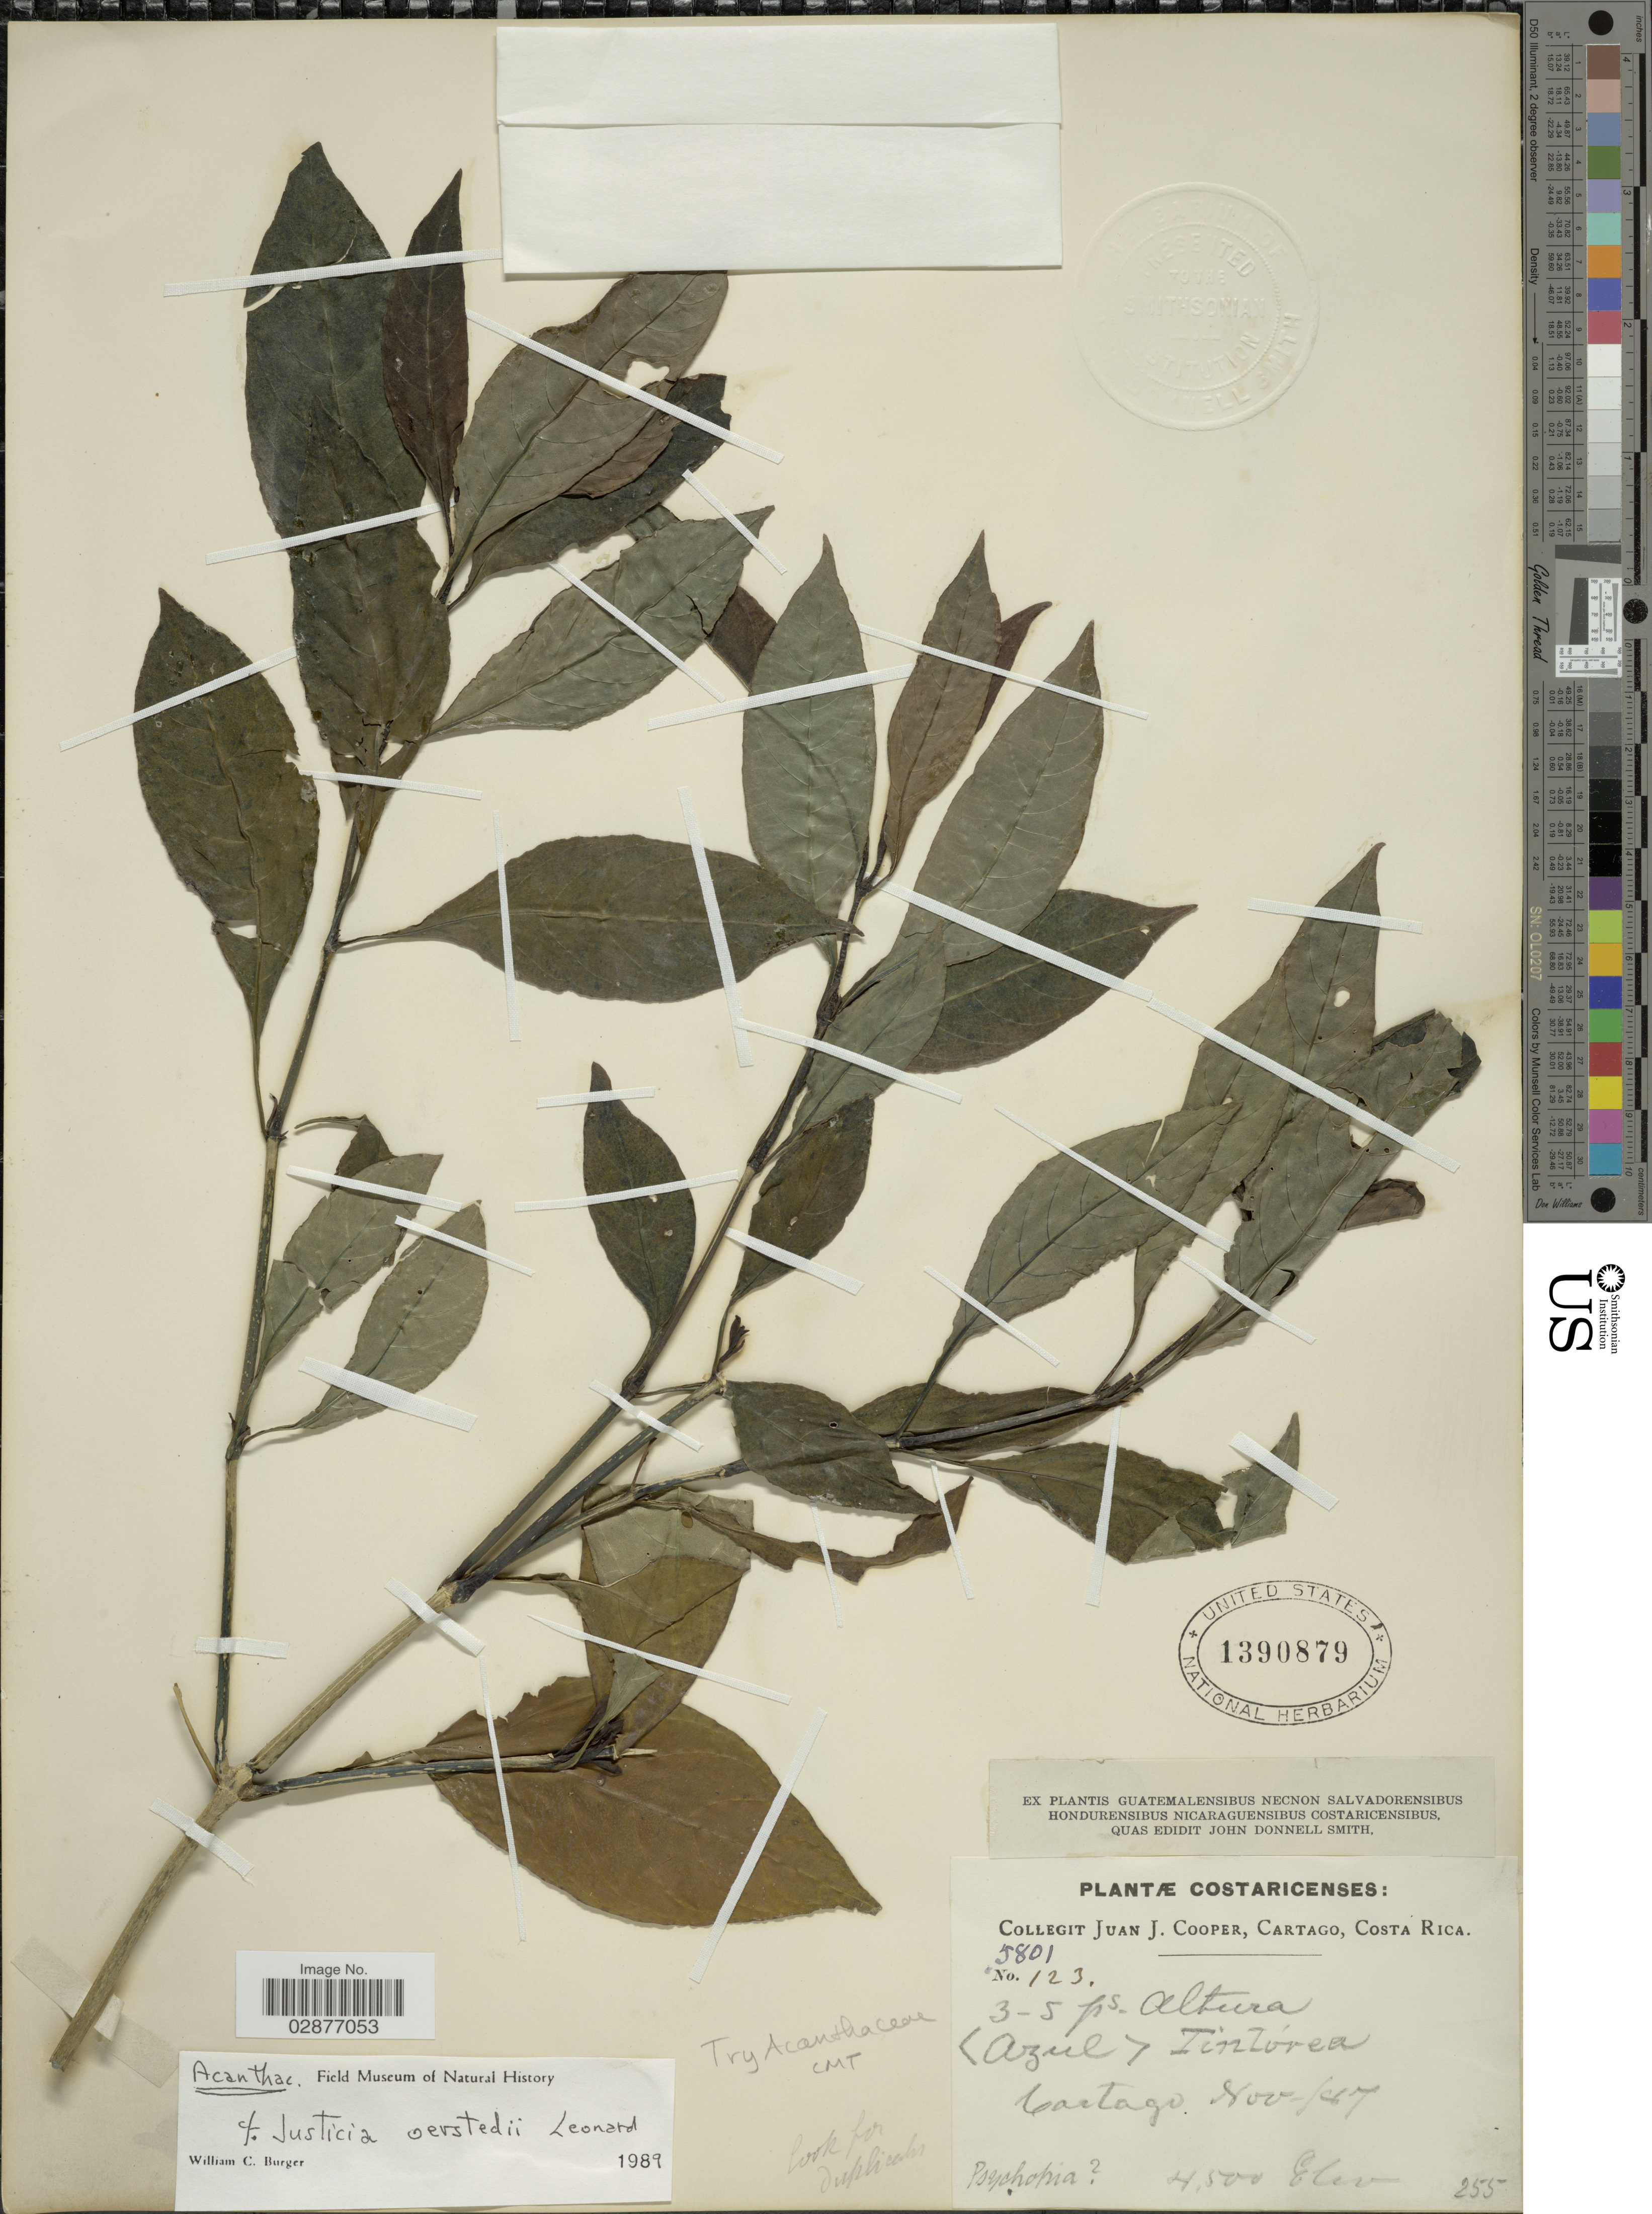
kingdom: Plantae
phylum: Tracheophyta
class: Magnoliopsida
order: Lamiales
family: Acanthaceae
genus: Justicia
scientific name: Justicia spicigera 'Sidicaro'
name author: Schltdl.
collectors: J. J. Cooper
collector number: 5801/123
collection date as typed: Transcribed d/m/y: /11/87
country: Costa Rica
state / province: Cartago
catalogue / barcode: US 1390879